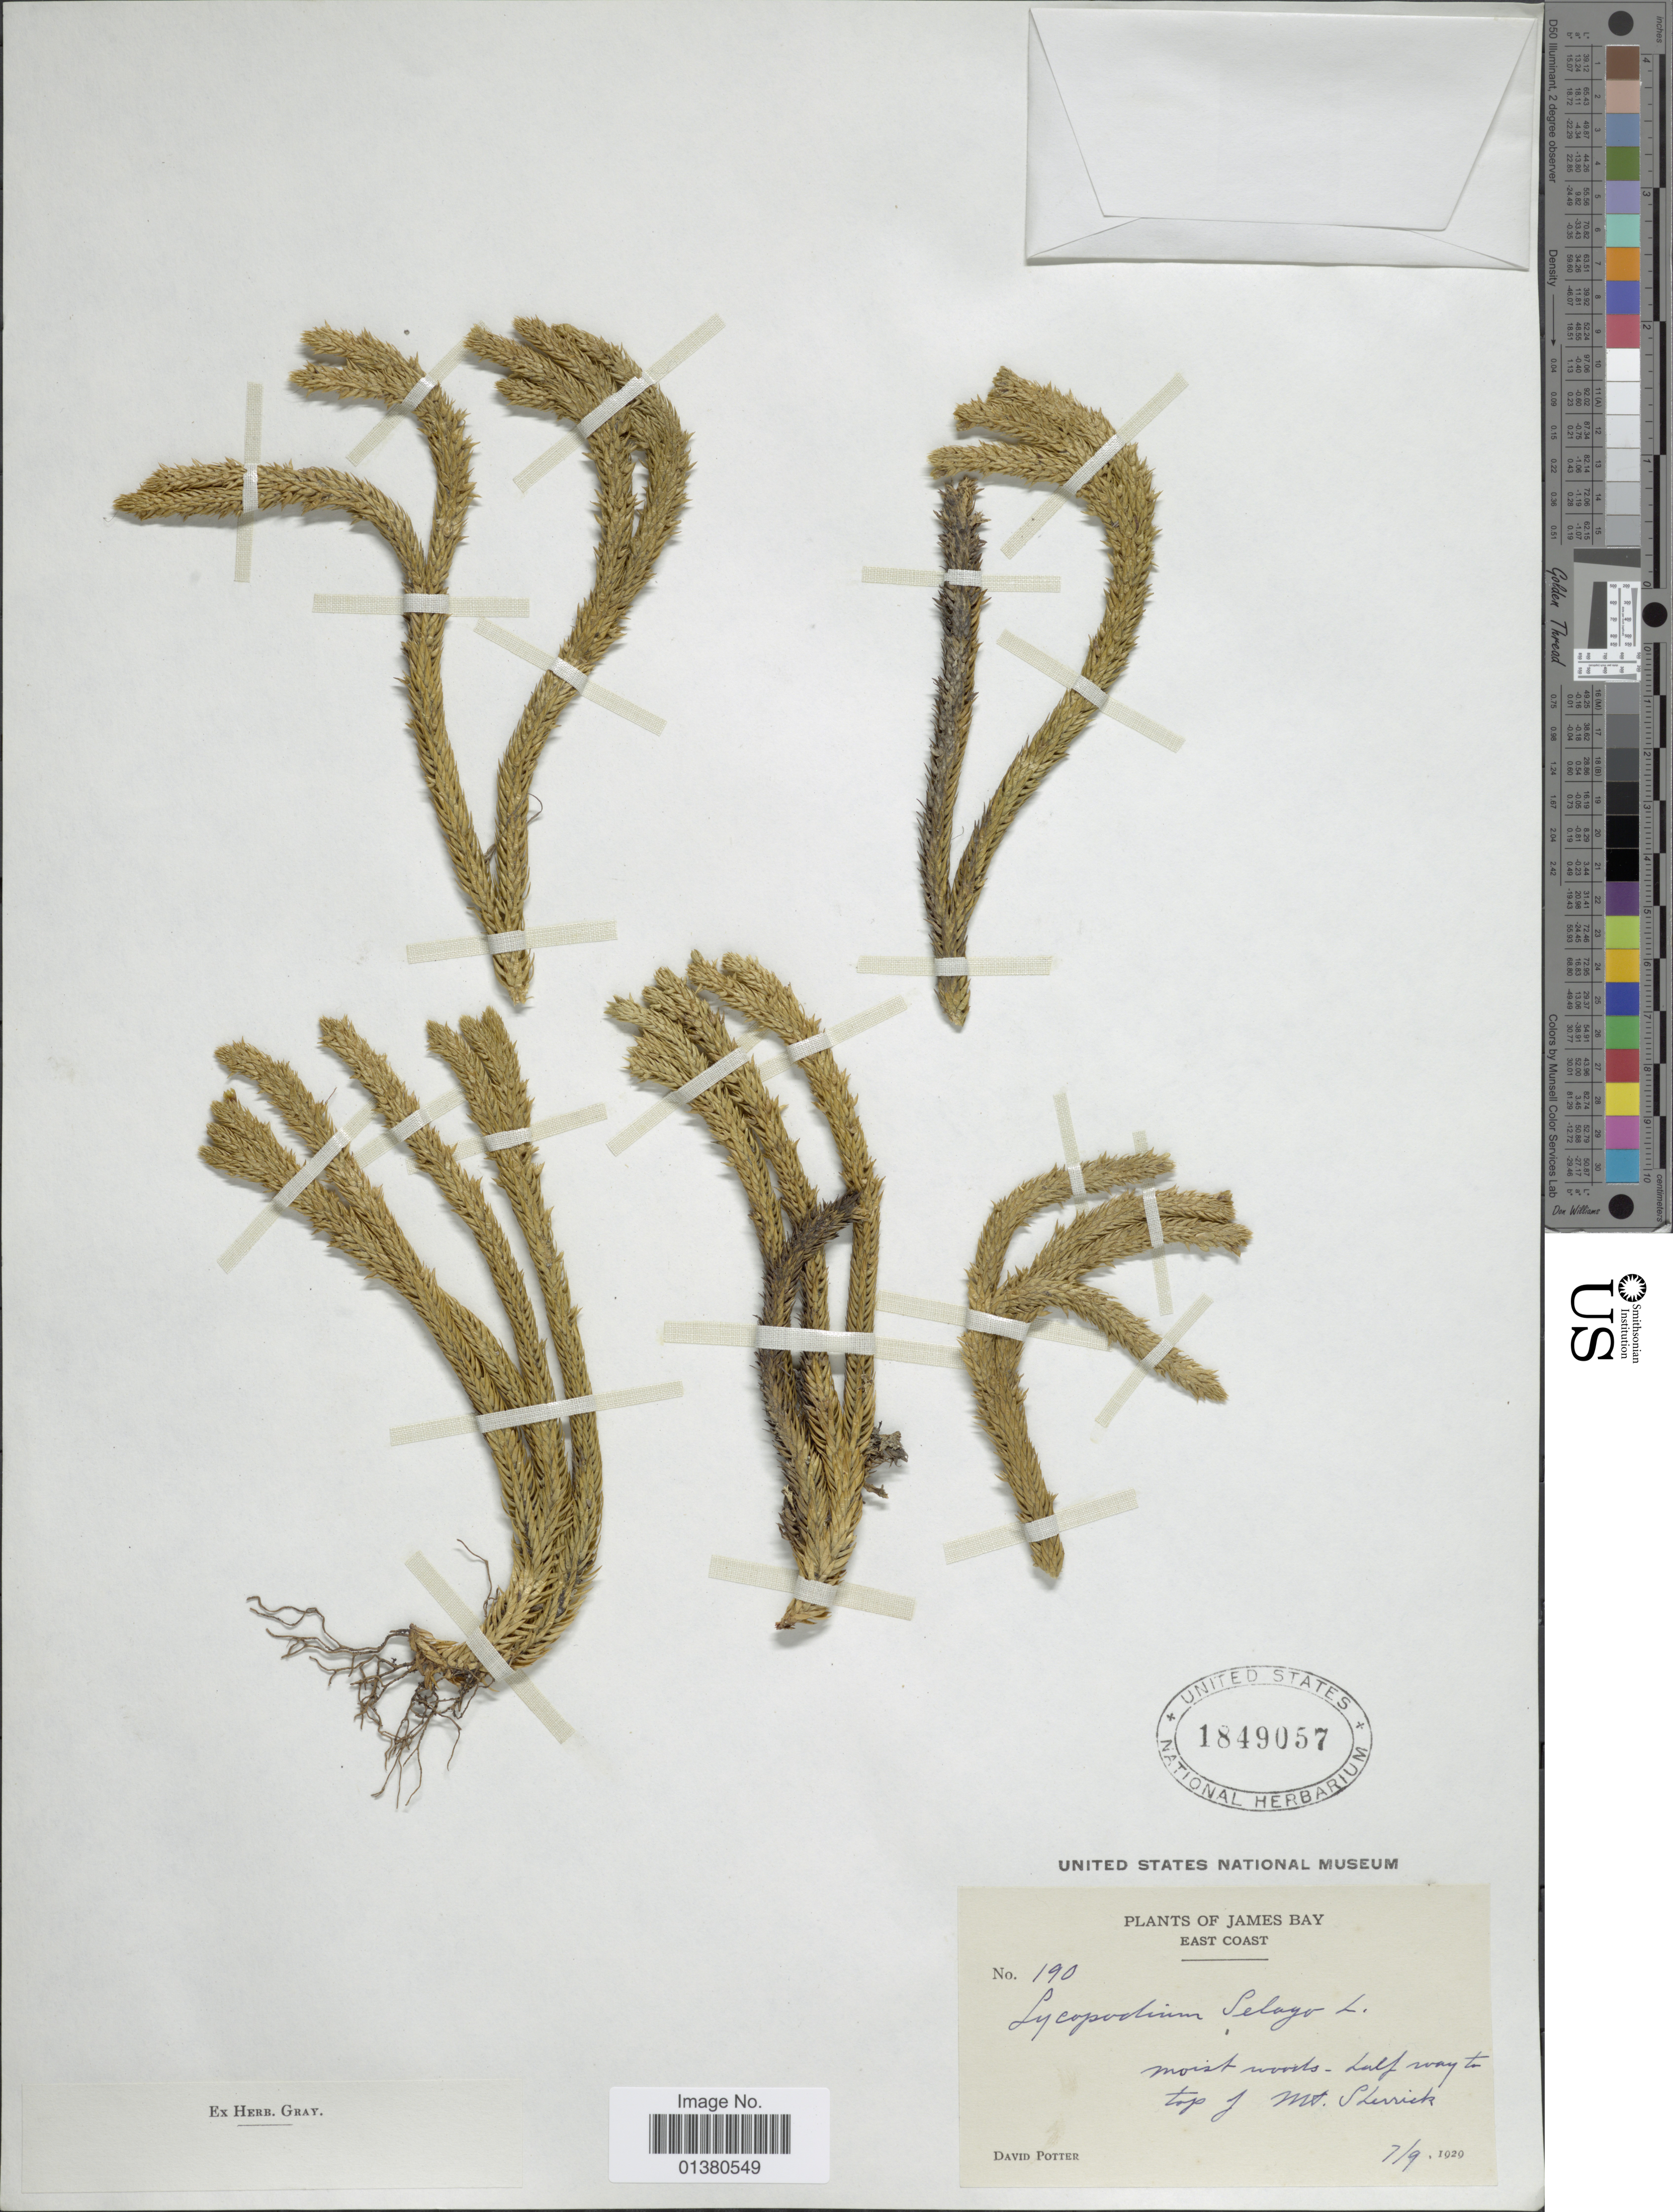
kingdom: Plantae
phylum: Tracheophyta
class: Lycopodiopsida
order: Lycopodiales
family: Lycopodiaceae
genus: Huperzia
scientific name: Huperzia selago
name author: (L.) Bernh. ex Schrank & Mart.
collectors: D. Potter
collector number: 190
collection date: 1929-09-07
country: Canada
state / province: Nunavut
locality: James Bay, East Coast, moist woods-half way to top of Mt Sterrick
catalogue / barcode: US 1849057